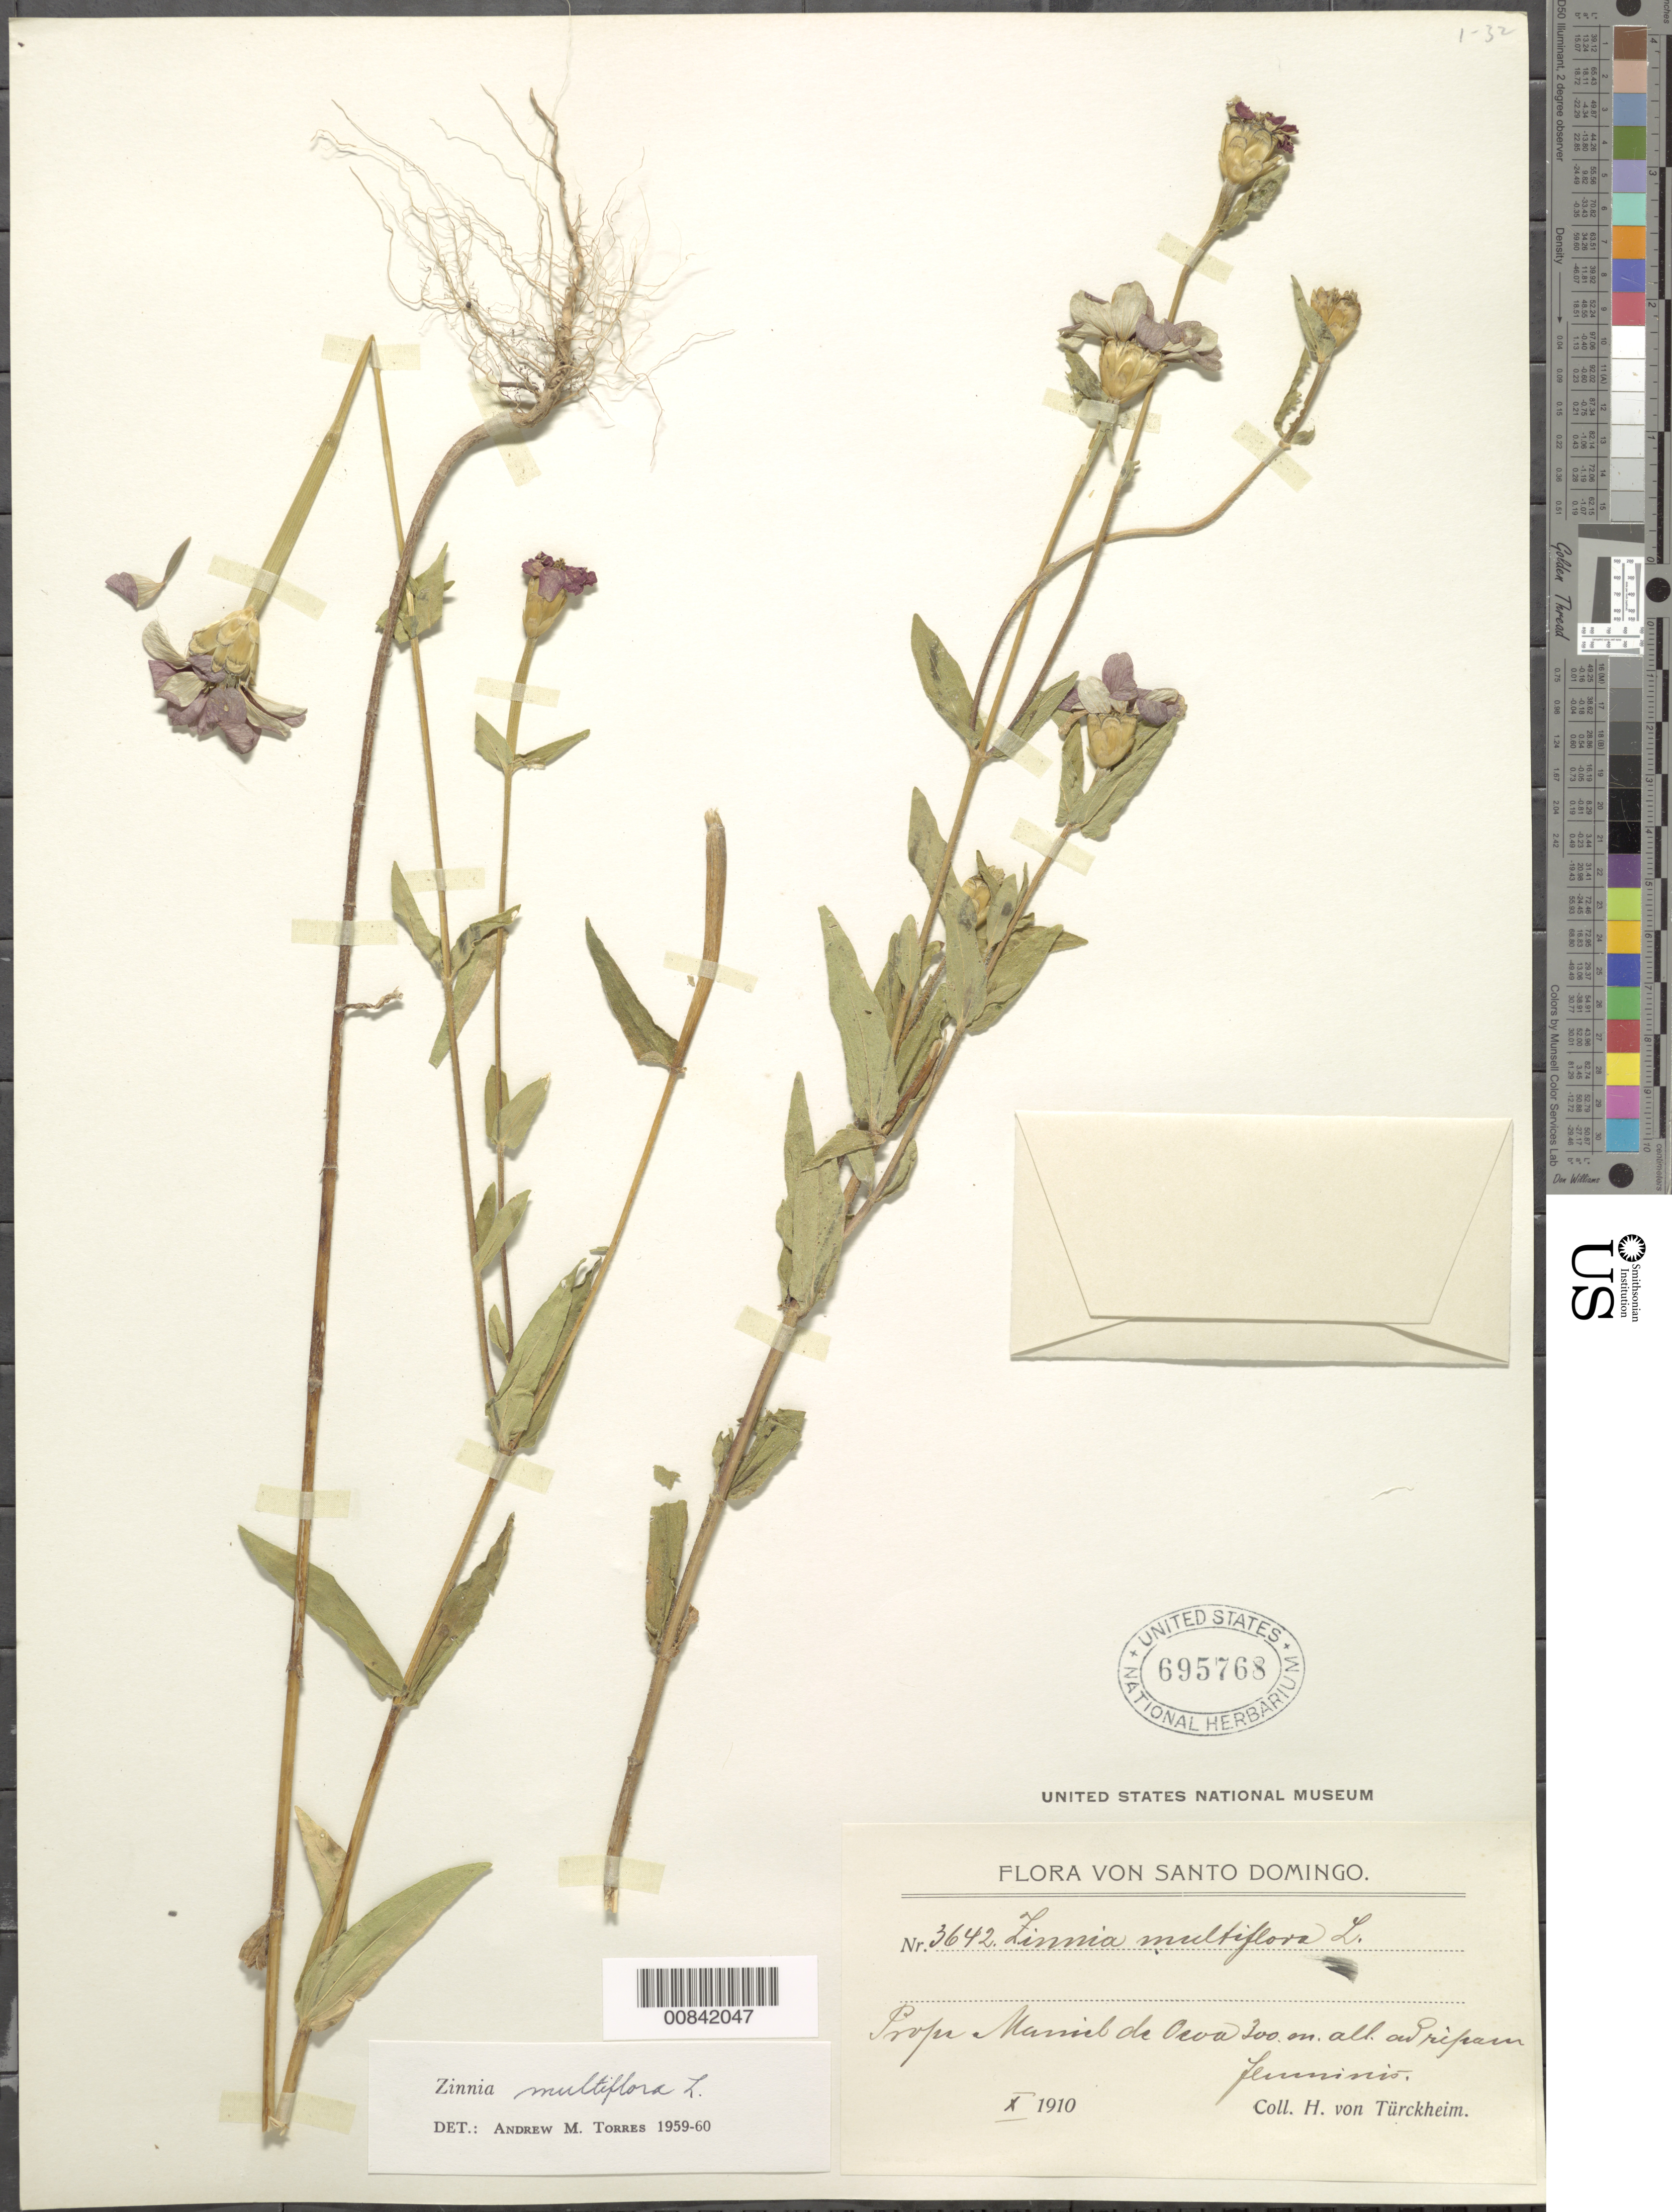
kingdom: Plantae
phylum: Tracheophyta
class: Magnoliopsida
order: Asterales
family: Asteraceae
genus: Zinnia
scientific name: Zinnia peruviana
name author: (L.) L.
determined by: Torres, A. M.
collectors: H. von Türckheim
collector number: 3642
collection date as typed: Oct 1910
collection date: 1910-10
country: Dominican Republic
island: Hispaniola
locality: "Mamiel de Ocoa"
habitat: "ripam ferrminis"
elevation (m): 300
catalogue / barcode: US 695768